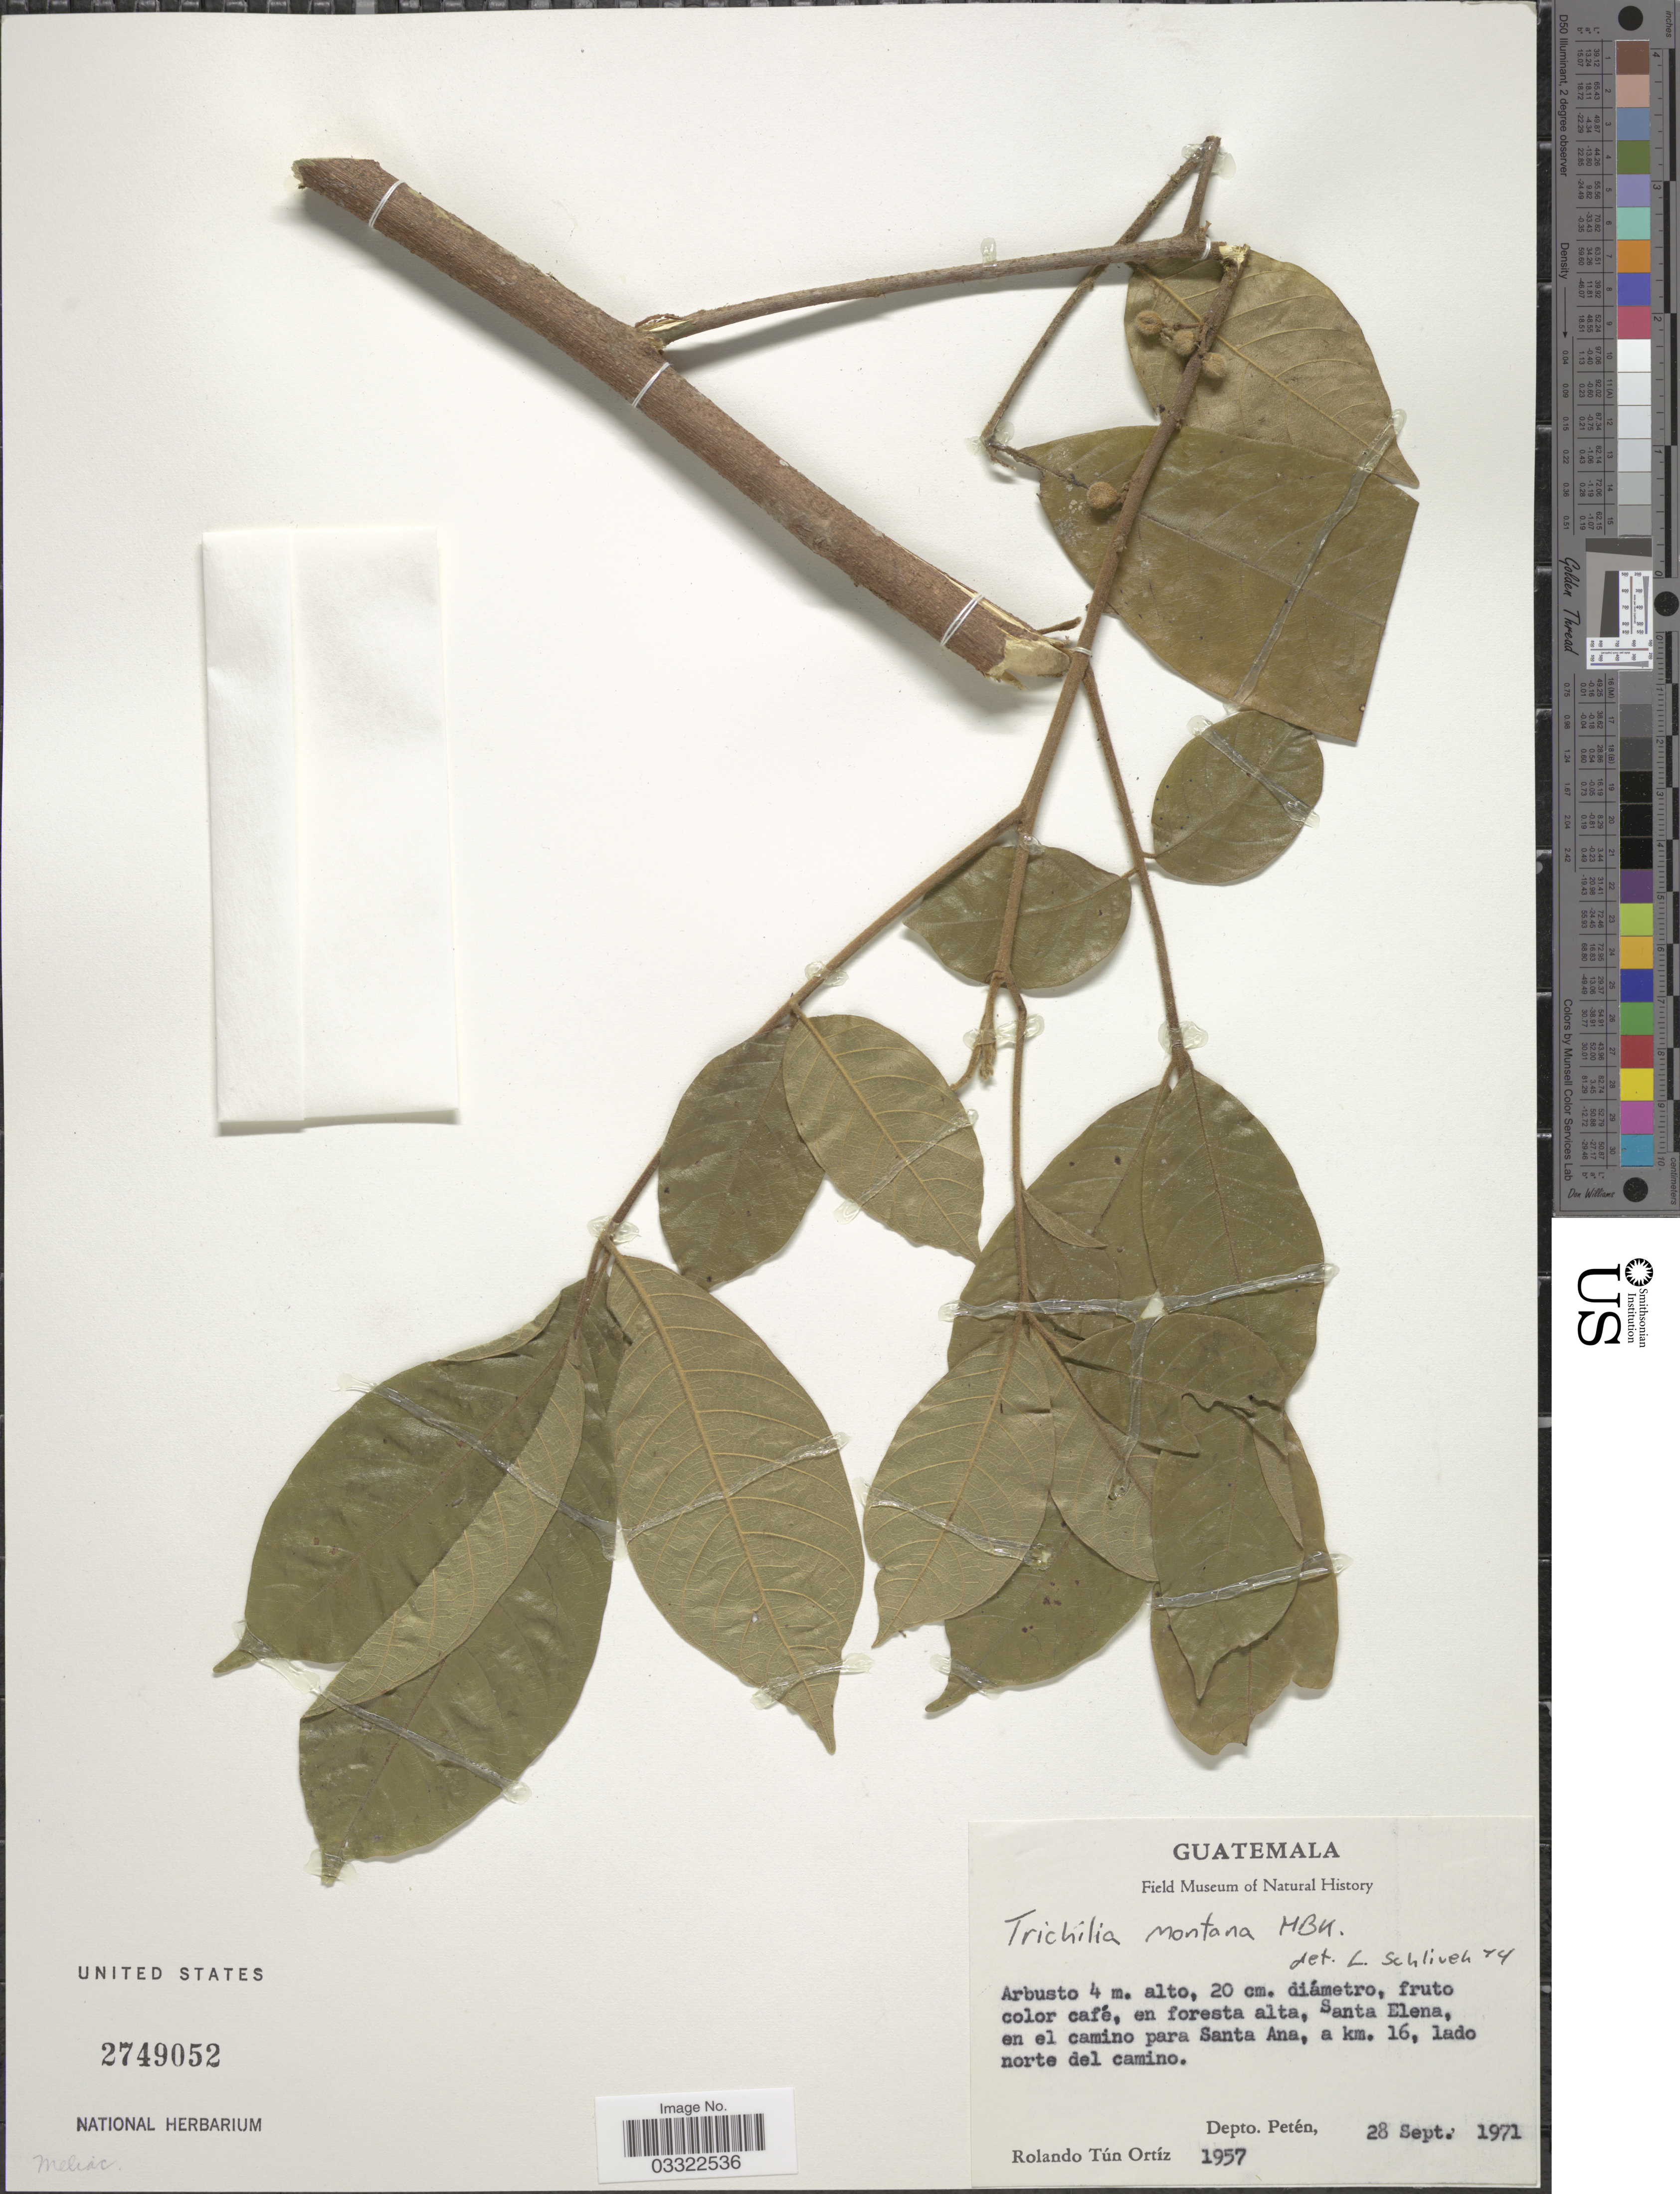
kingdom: Plantae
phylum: Tracheophyta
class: Magnoliopsida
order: Sapindales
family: Meliaceae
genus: Trichilia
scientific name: Trichilia montana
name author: Kunth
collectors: R. Tún Ortíz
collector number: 1957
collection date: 1971-09-28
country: Guatemala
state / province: El Petén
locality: Santa Elena, en el camino para Santa Ana, a km. 16, lado norte del camino. Depto. Petén.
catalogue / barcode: US 2749052